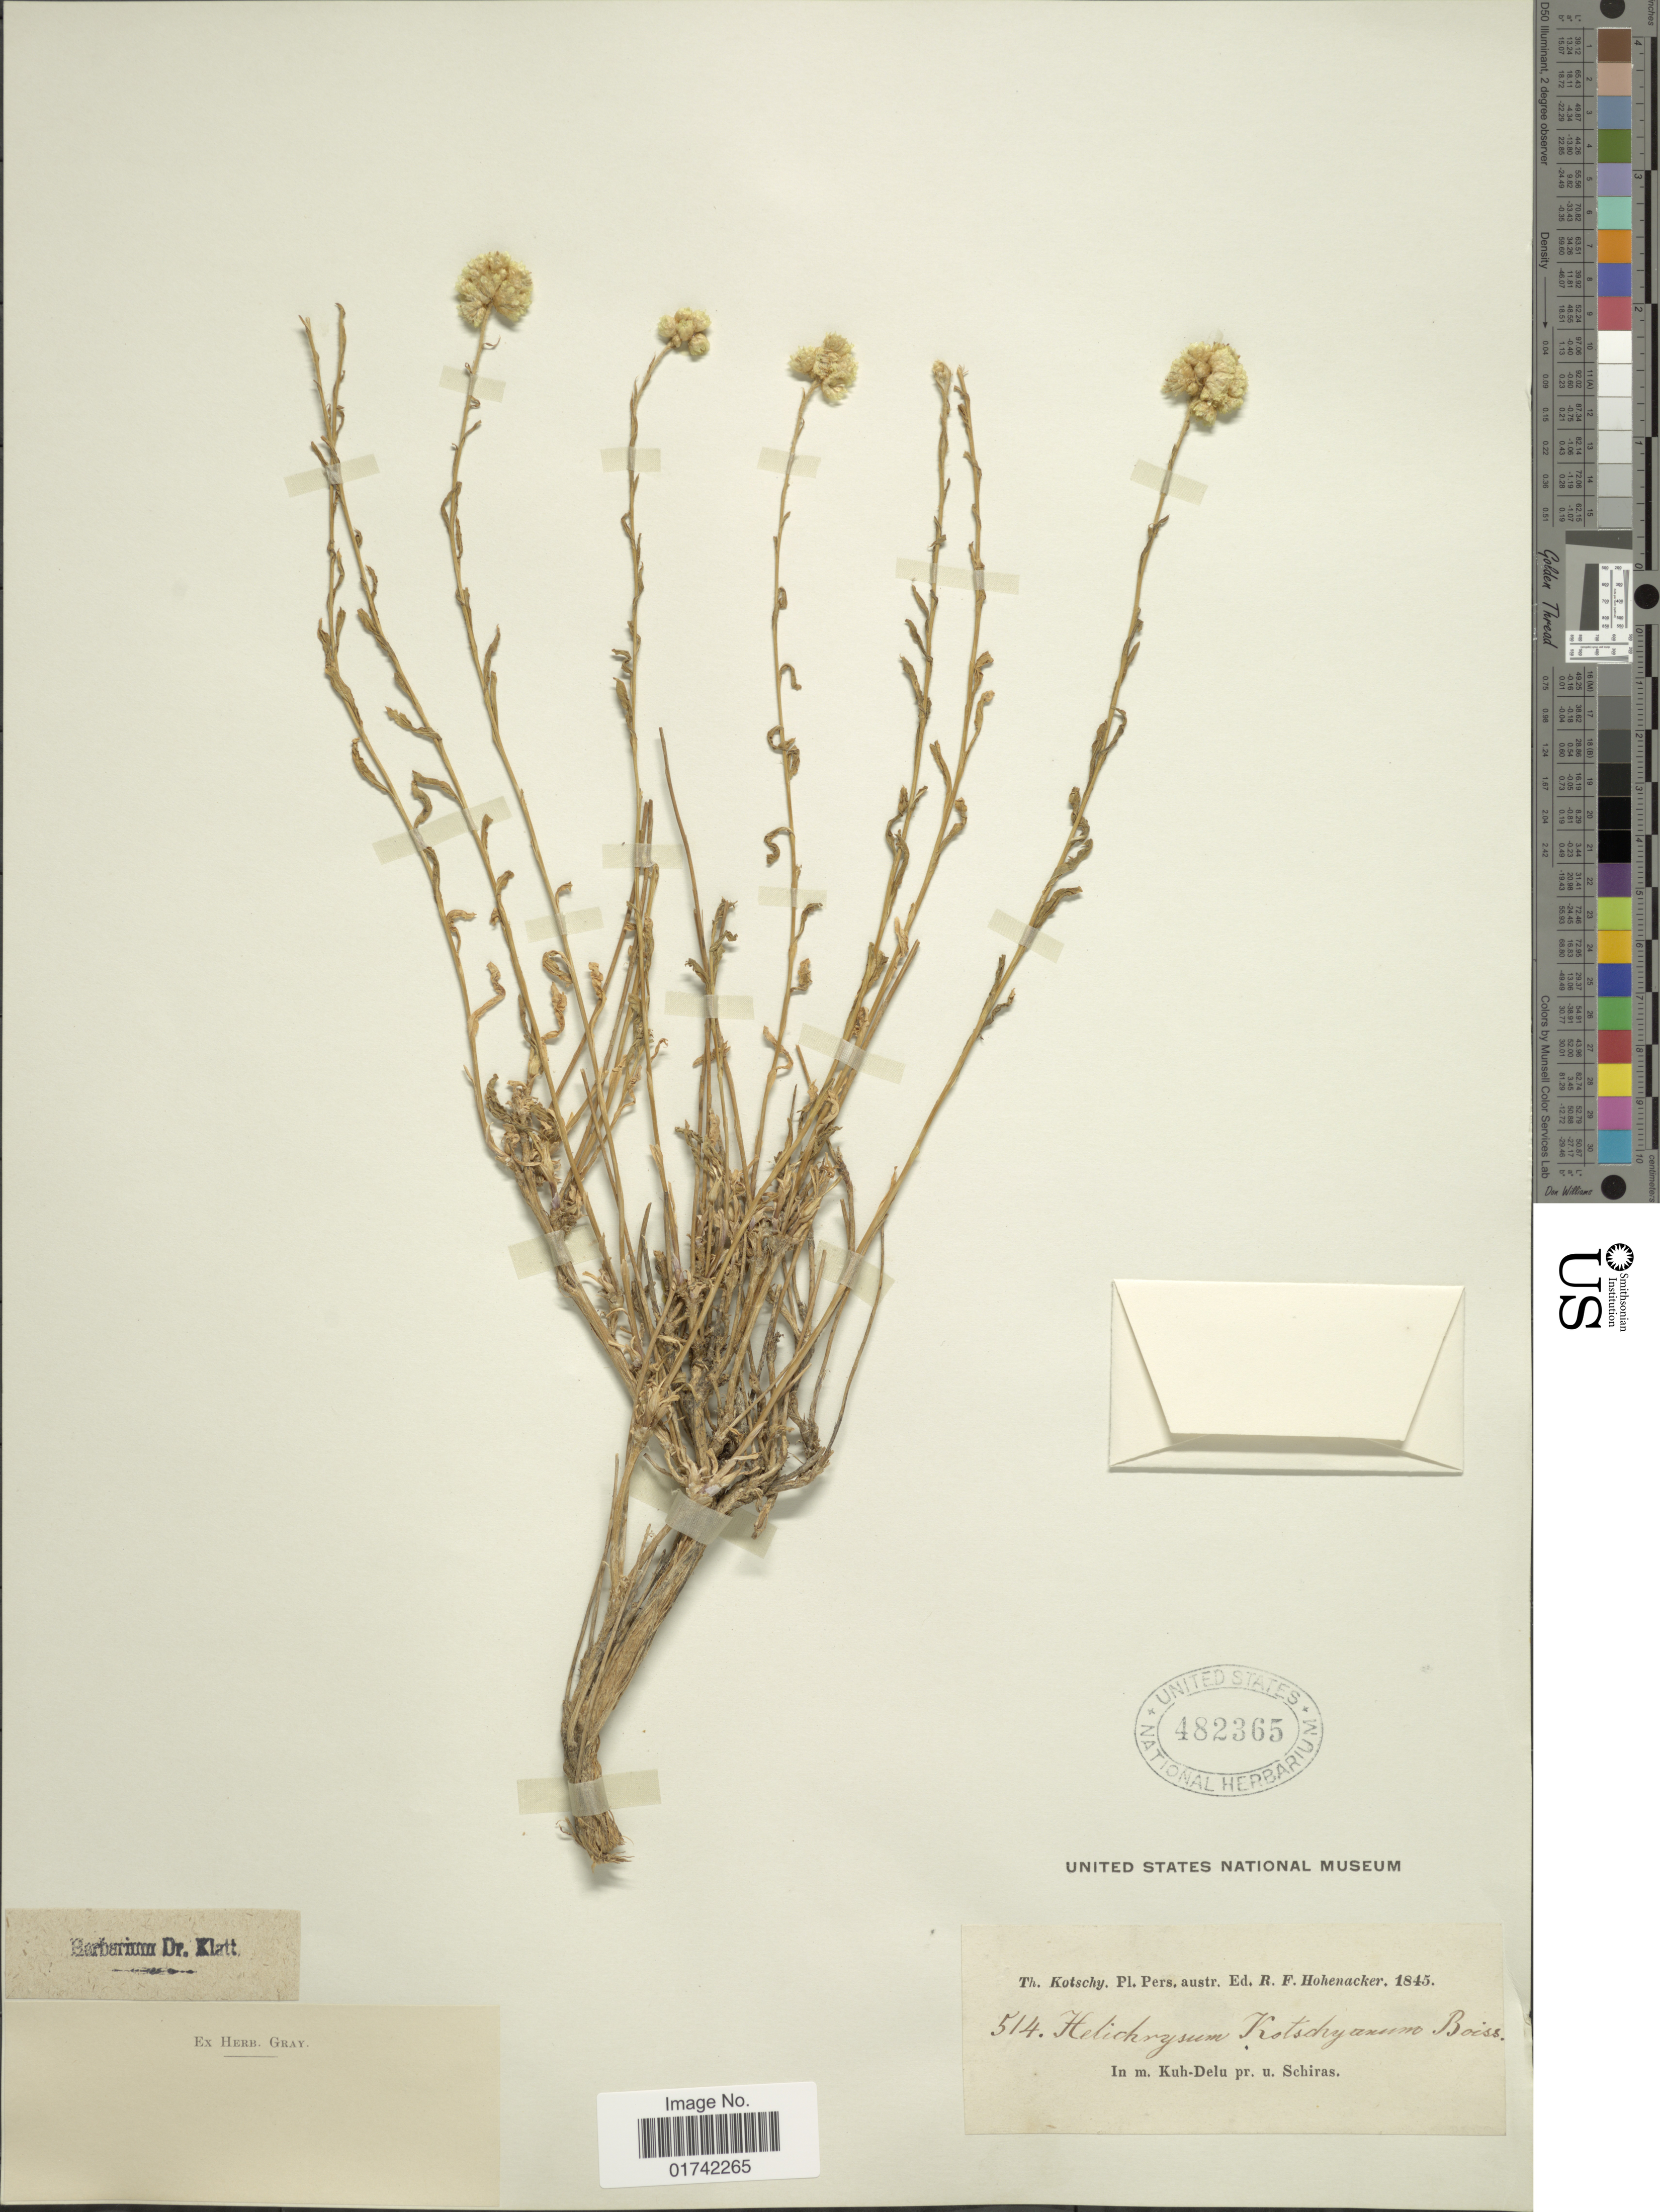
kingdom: Plantae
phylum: Tracheophyta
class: Magnoliopsida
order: Asterales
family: Asteraceae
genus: Helichrysum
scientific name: Helichrysum kotschyi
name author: Boiss.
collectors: R. F. Hohenacker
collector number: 514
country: Iran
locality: In m. Kuh- Delu pr. u. Schiras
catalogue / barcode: US 482365